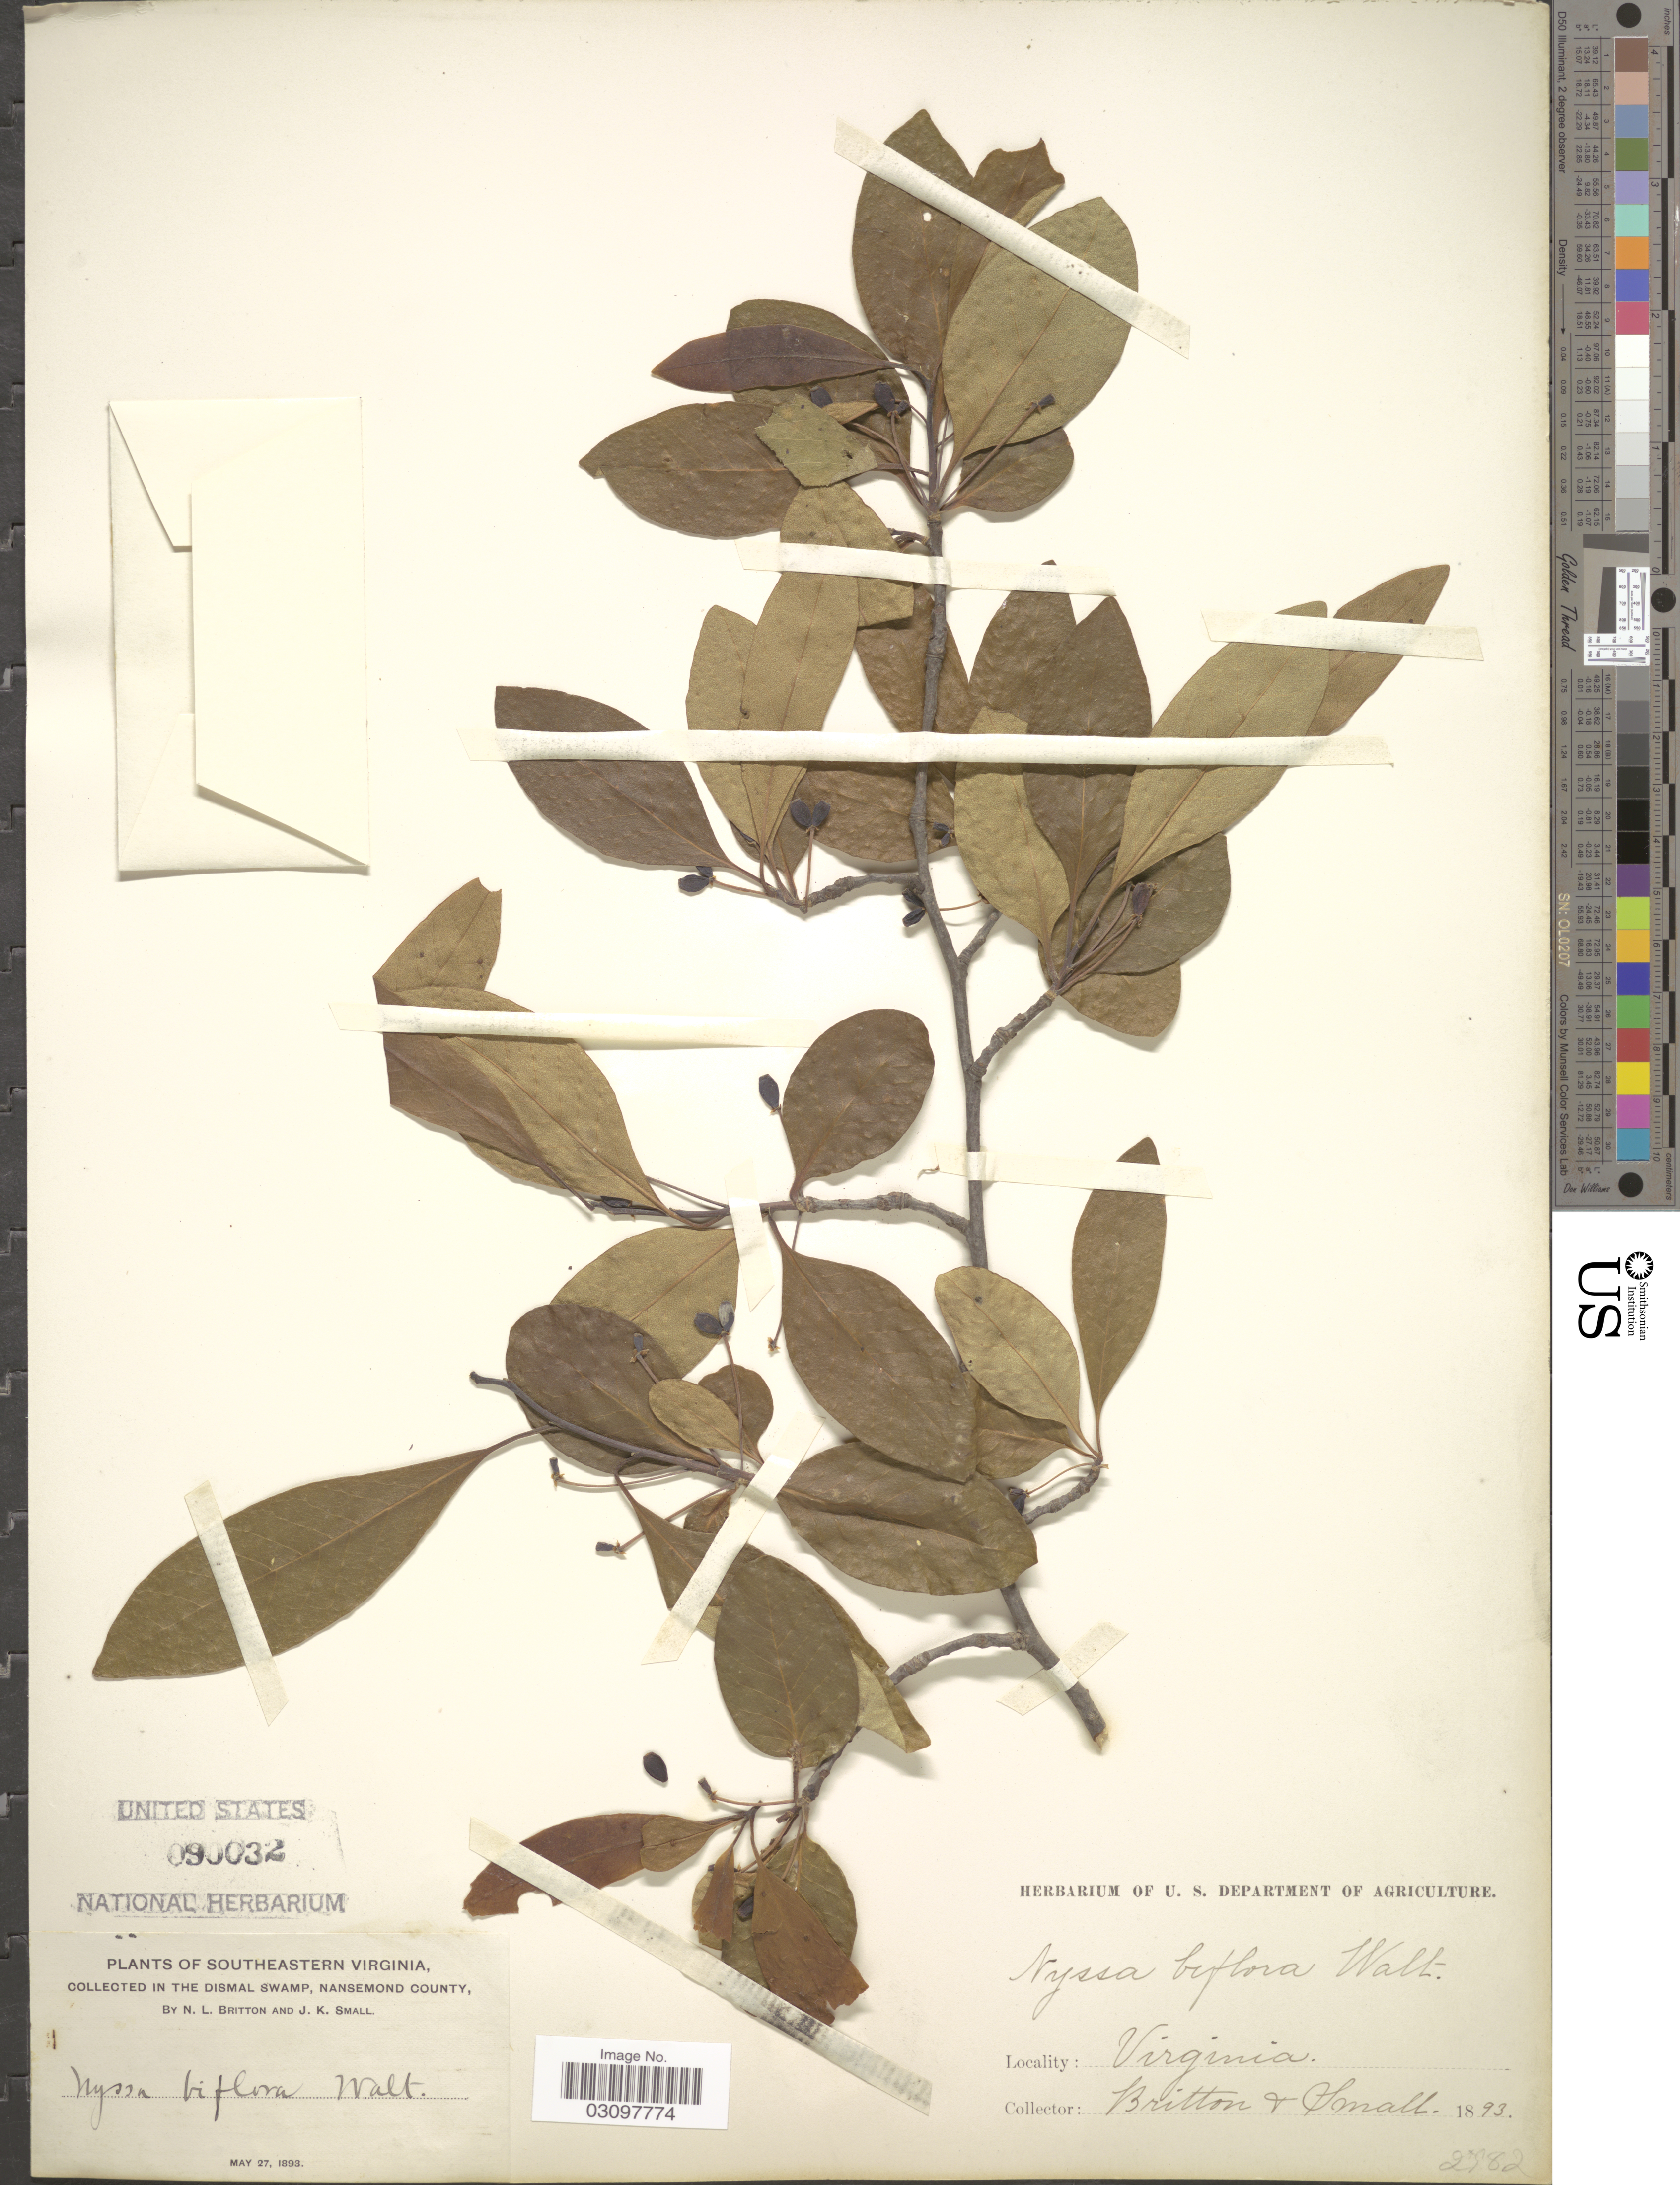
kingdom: Plantae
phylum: Tracheophyta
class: Magnoliopsida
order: Cornales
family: Nyssaceae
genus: Nyssa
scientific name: Nyssa biflora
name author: Walter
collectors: N. Britton & J. K. Small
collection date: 1893-05-27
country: United States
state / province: Virginia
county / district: City of Suffolk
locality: Southeastern Virginia. In the Dismal Swamp, Nansemond County.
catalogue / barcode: US 90032